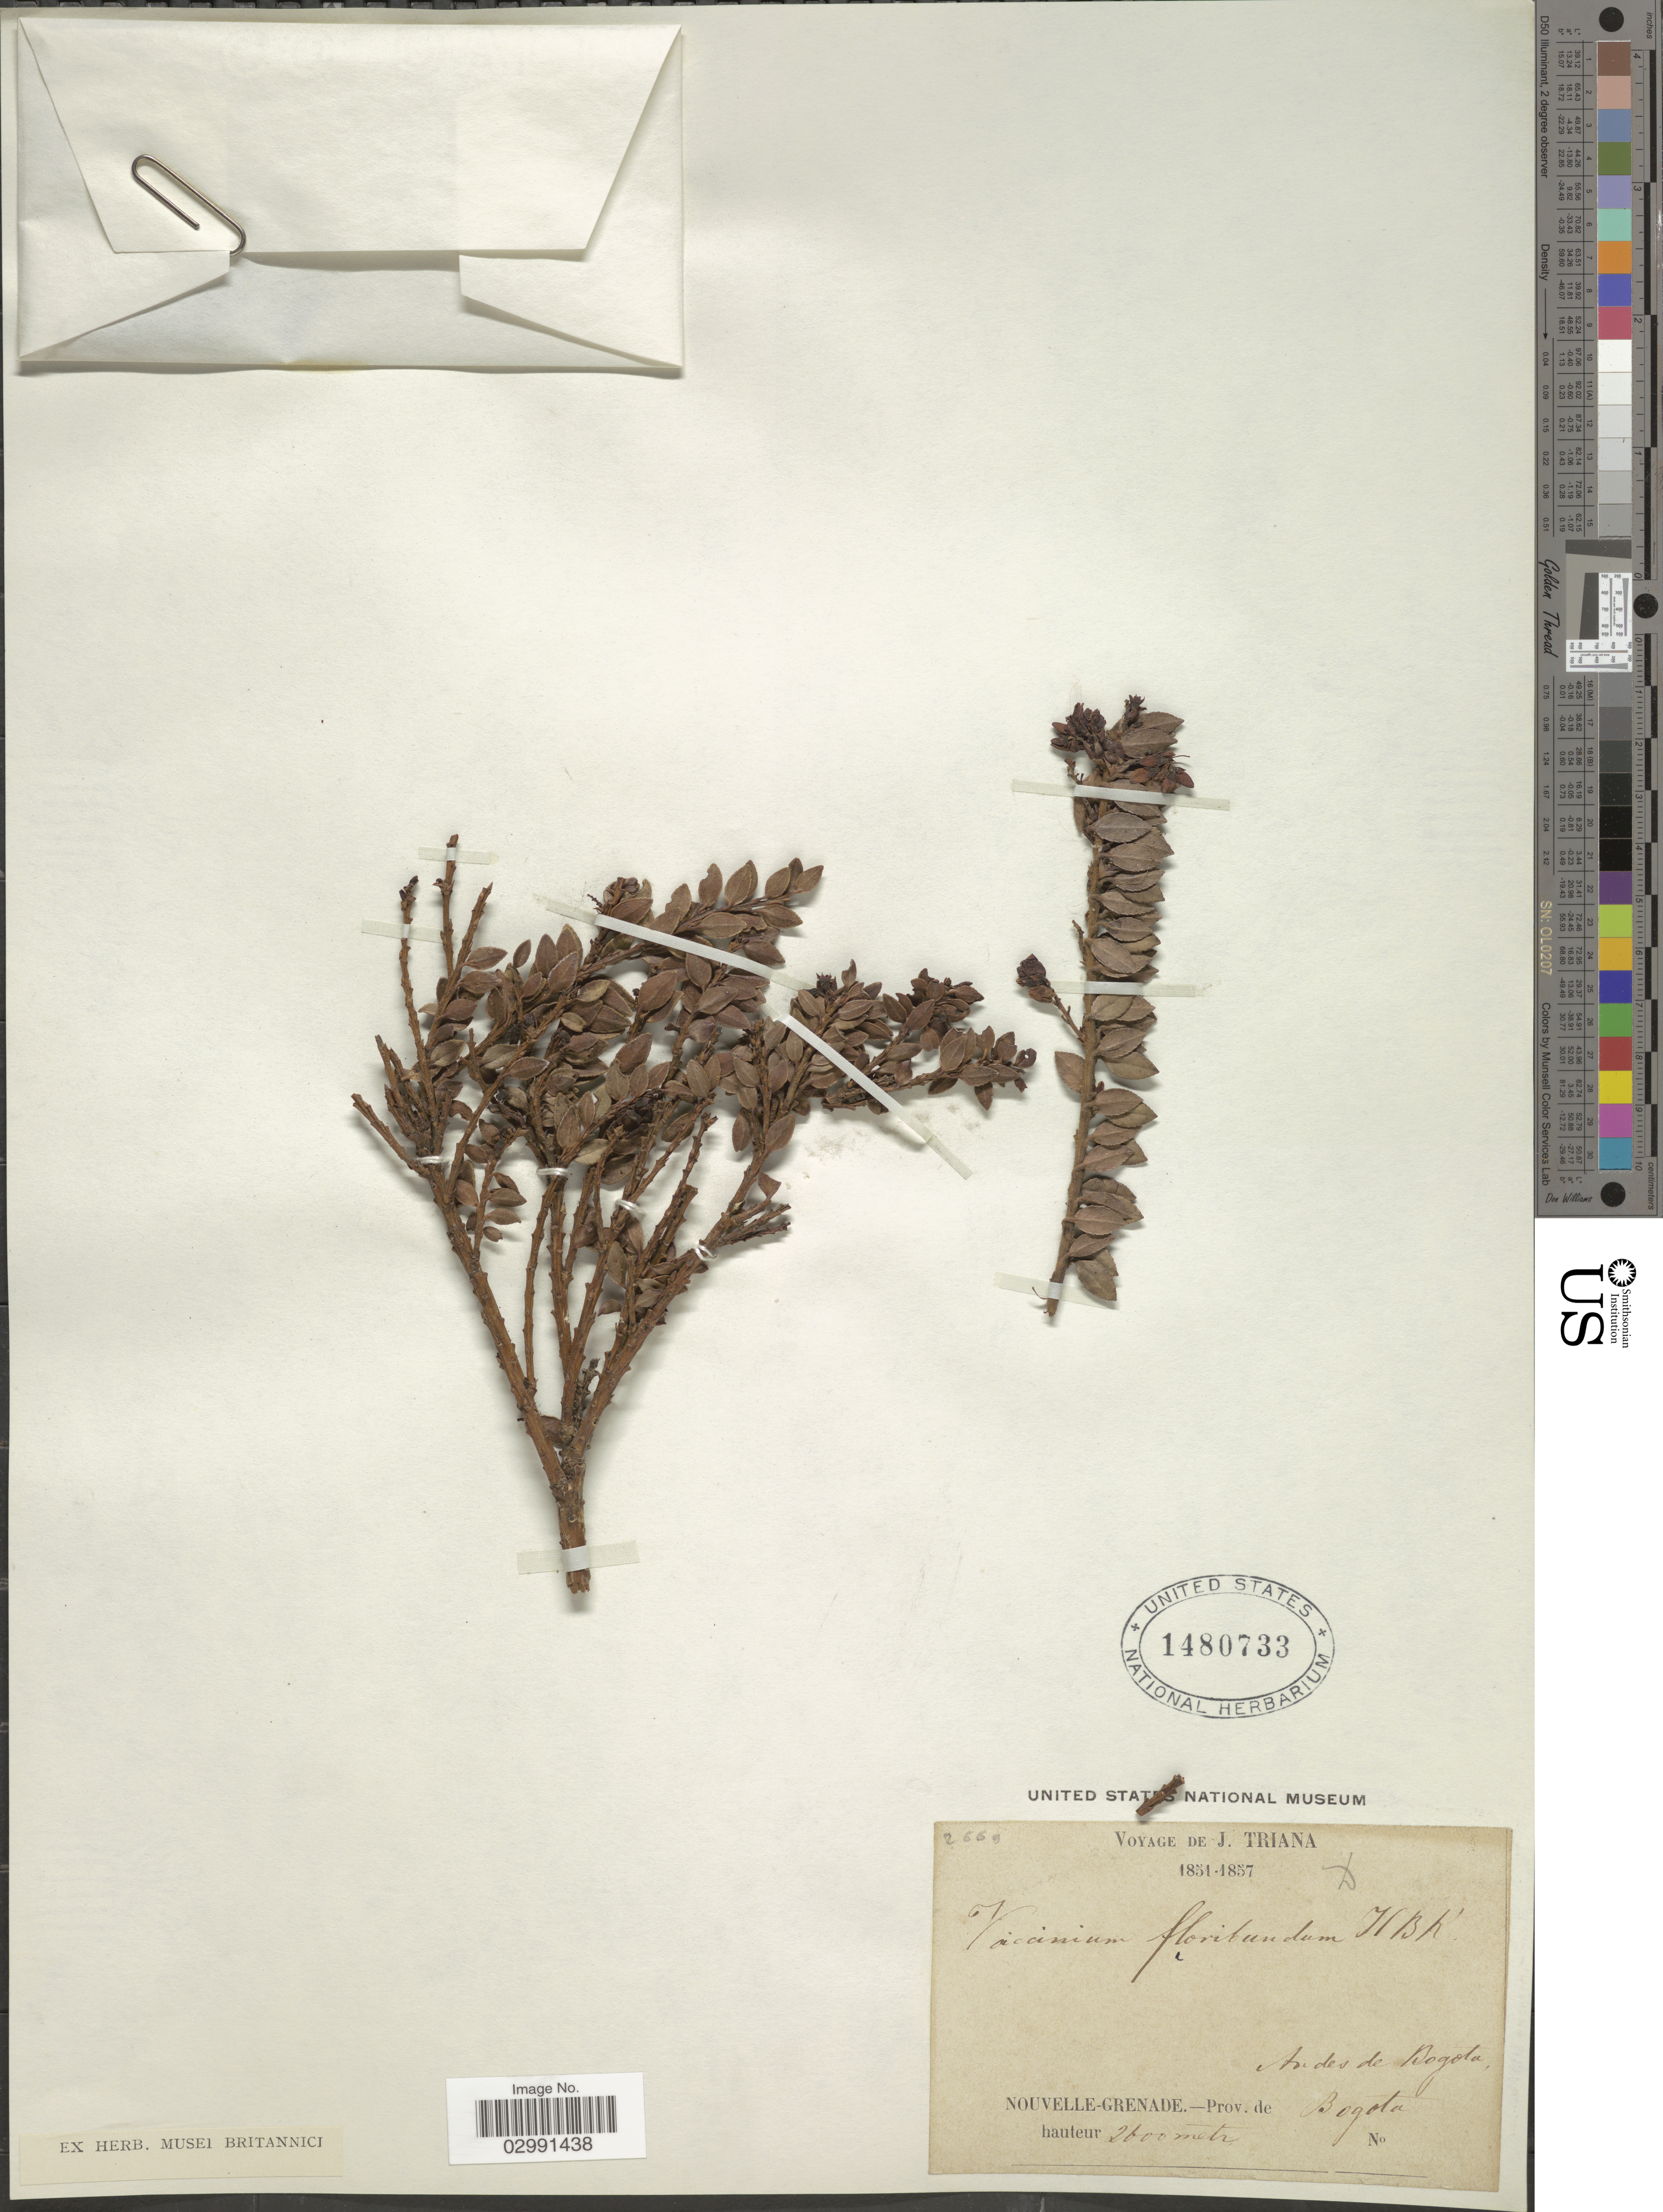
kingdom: Plantae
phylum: Tracheophyta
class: Magnoliopsida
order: Ericales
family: Ericaceae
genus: Vaccinium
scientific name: Vaccinium floribundum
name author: Kunth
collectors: J. Triana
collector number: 2660*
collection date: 1851/1857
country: Colombia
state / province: Bogota D.C.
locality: Nouvelle-Grenade.-Prov. de Bogota. Andes de Bogota.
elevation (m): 2600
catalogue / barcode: US 1480733